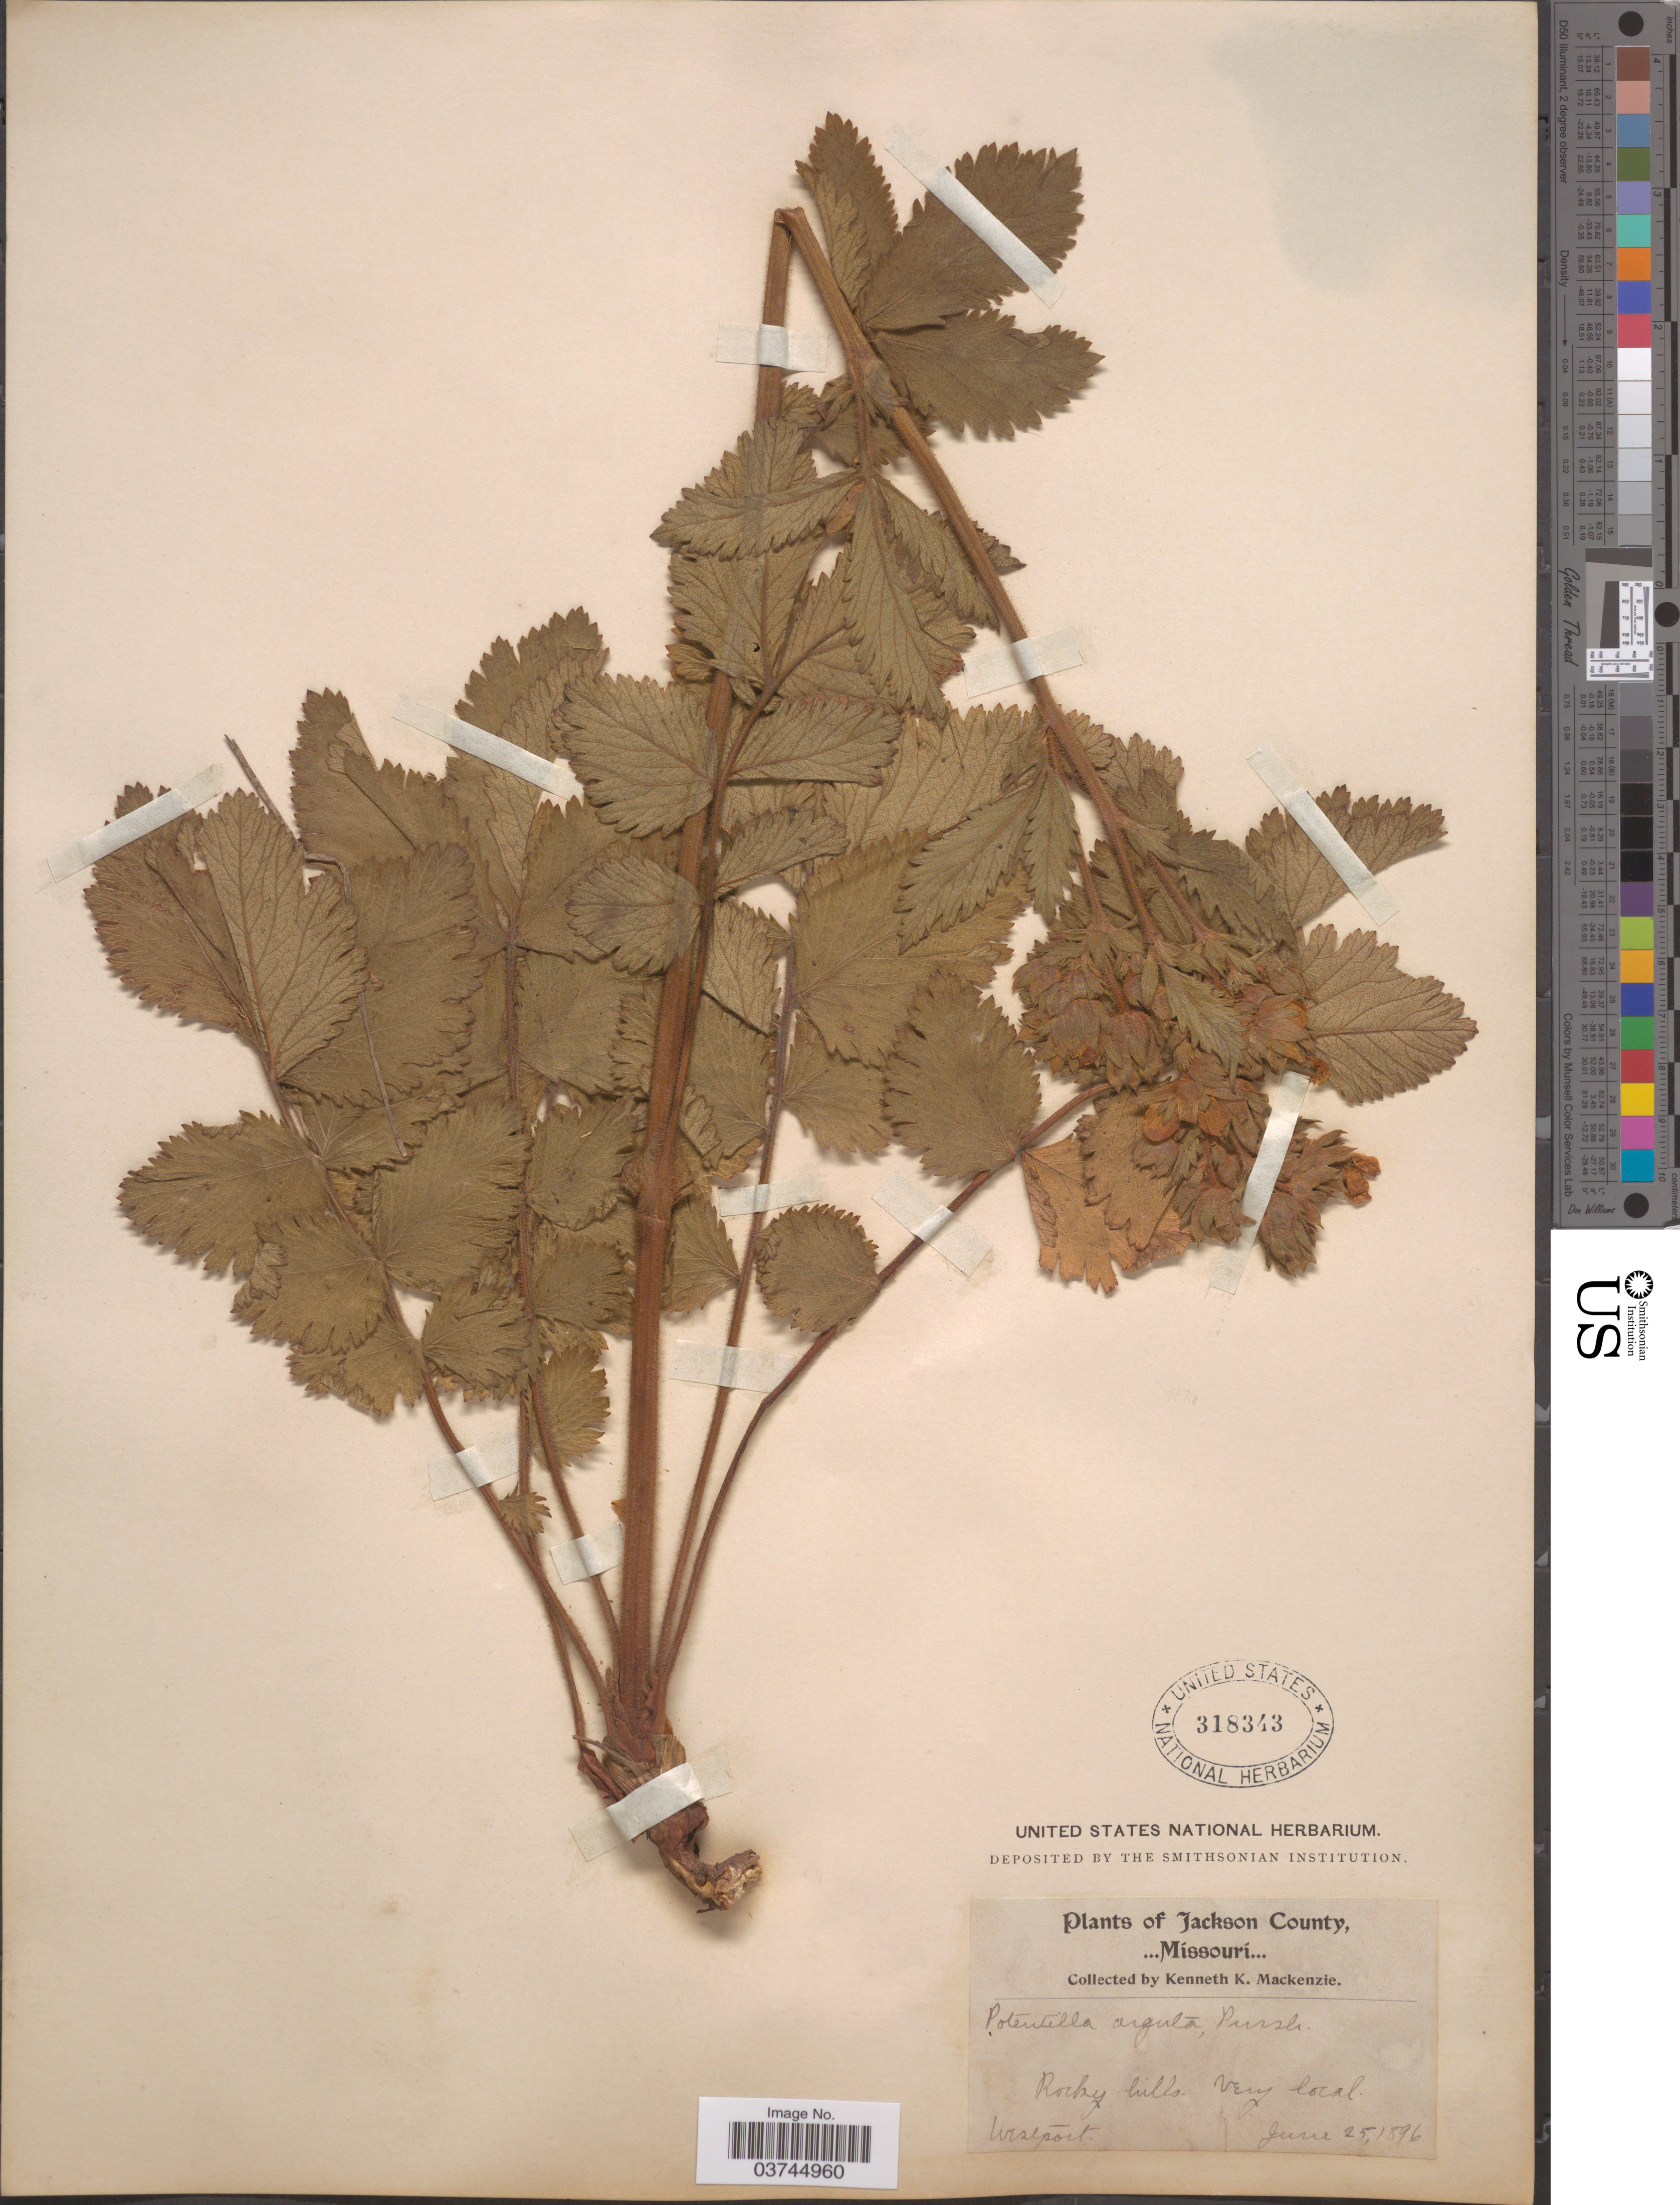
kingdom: Plantae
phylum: Tracheophyta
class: Magnoliopsida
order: Rosales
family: Rosaceae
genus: Drymocallis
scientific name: Drymocallis arguta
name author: (Pursh) Rydb.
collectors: K. K. Mackenzie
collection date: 1896-06-25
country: United States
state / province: Missouri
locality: Jackson County. Rocky hills. Westport.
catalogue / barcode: US 318343